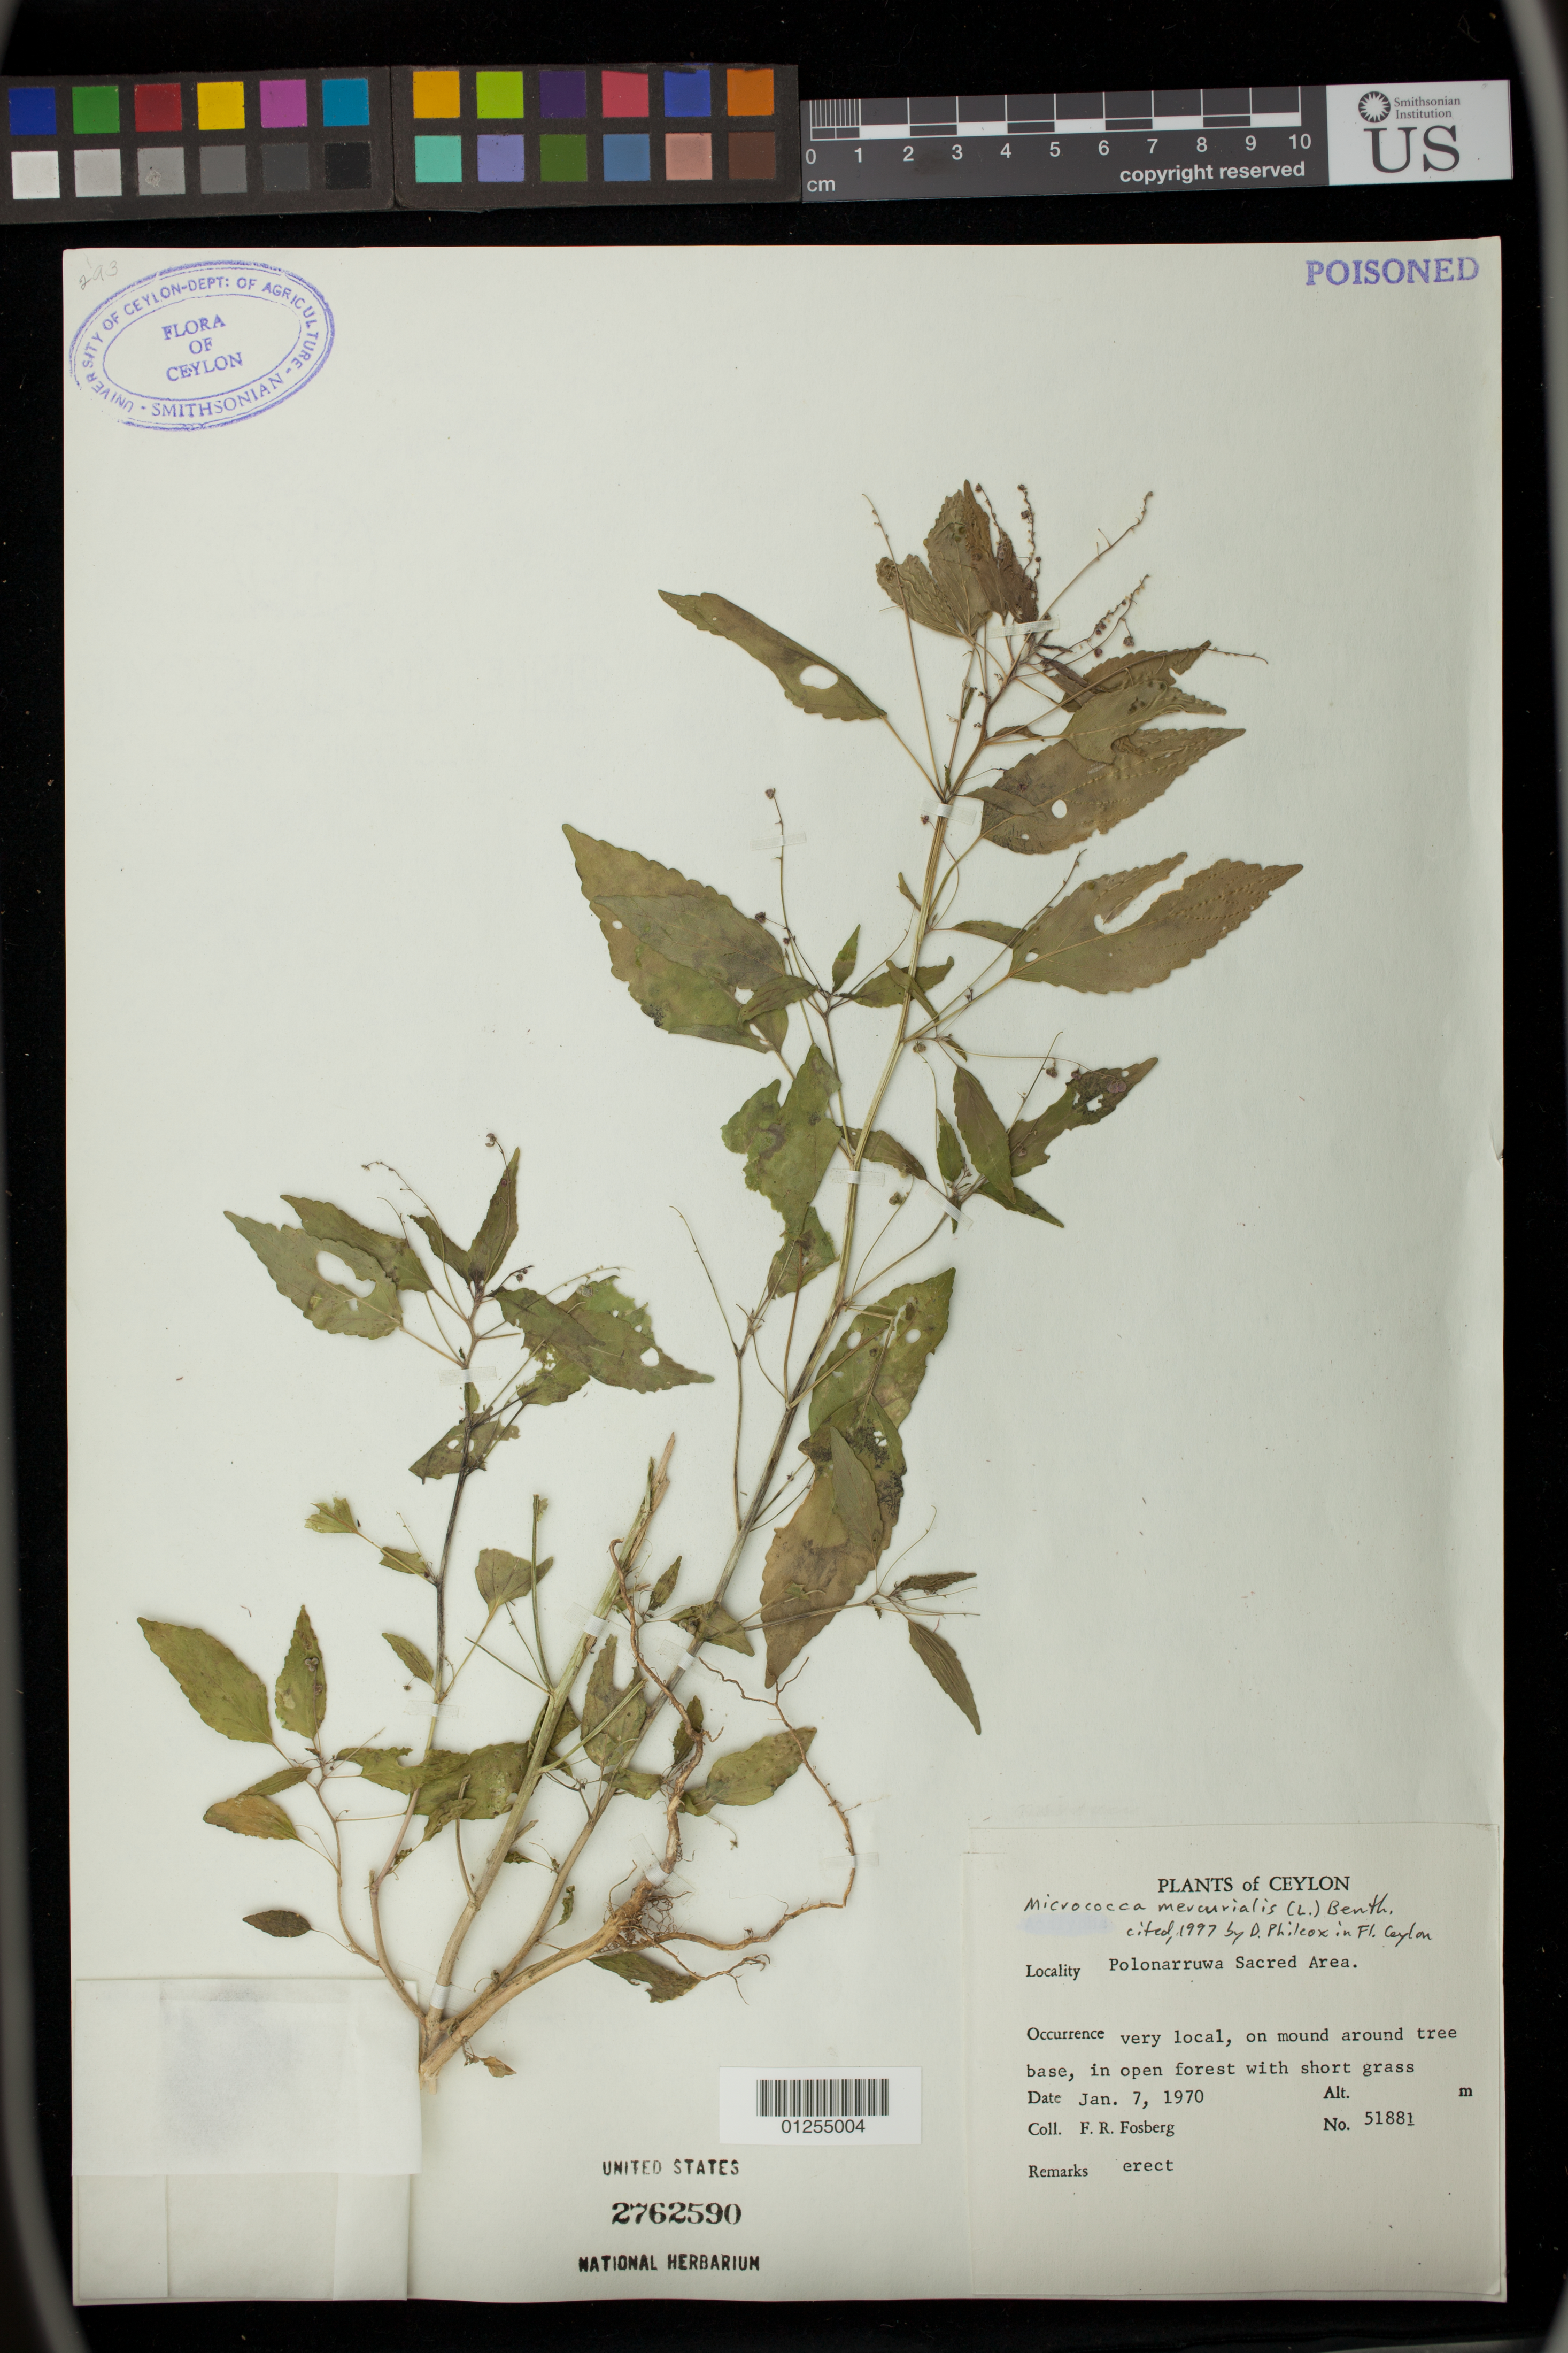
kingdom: Plantae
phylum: Tracheophyta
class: Magnoliopsida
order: Malpighiales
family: Euphorbiaceae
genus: Micrococca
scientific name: Micrococca mercurialis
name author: (Linn) Benth.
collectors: F. R. Fosberg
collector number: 51881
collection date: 1970-01-07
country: Sri Lanka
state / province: North Central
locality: Polonarruwa Sacred Area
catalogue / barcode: US 2762590